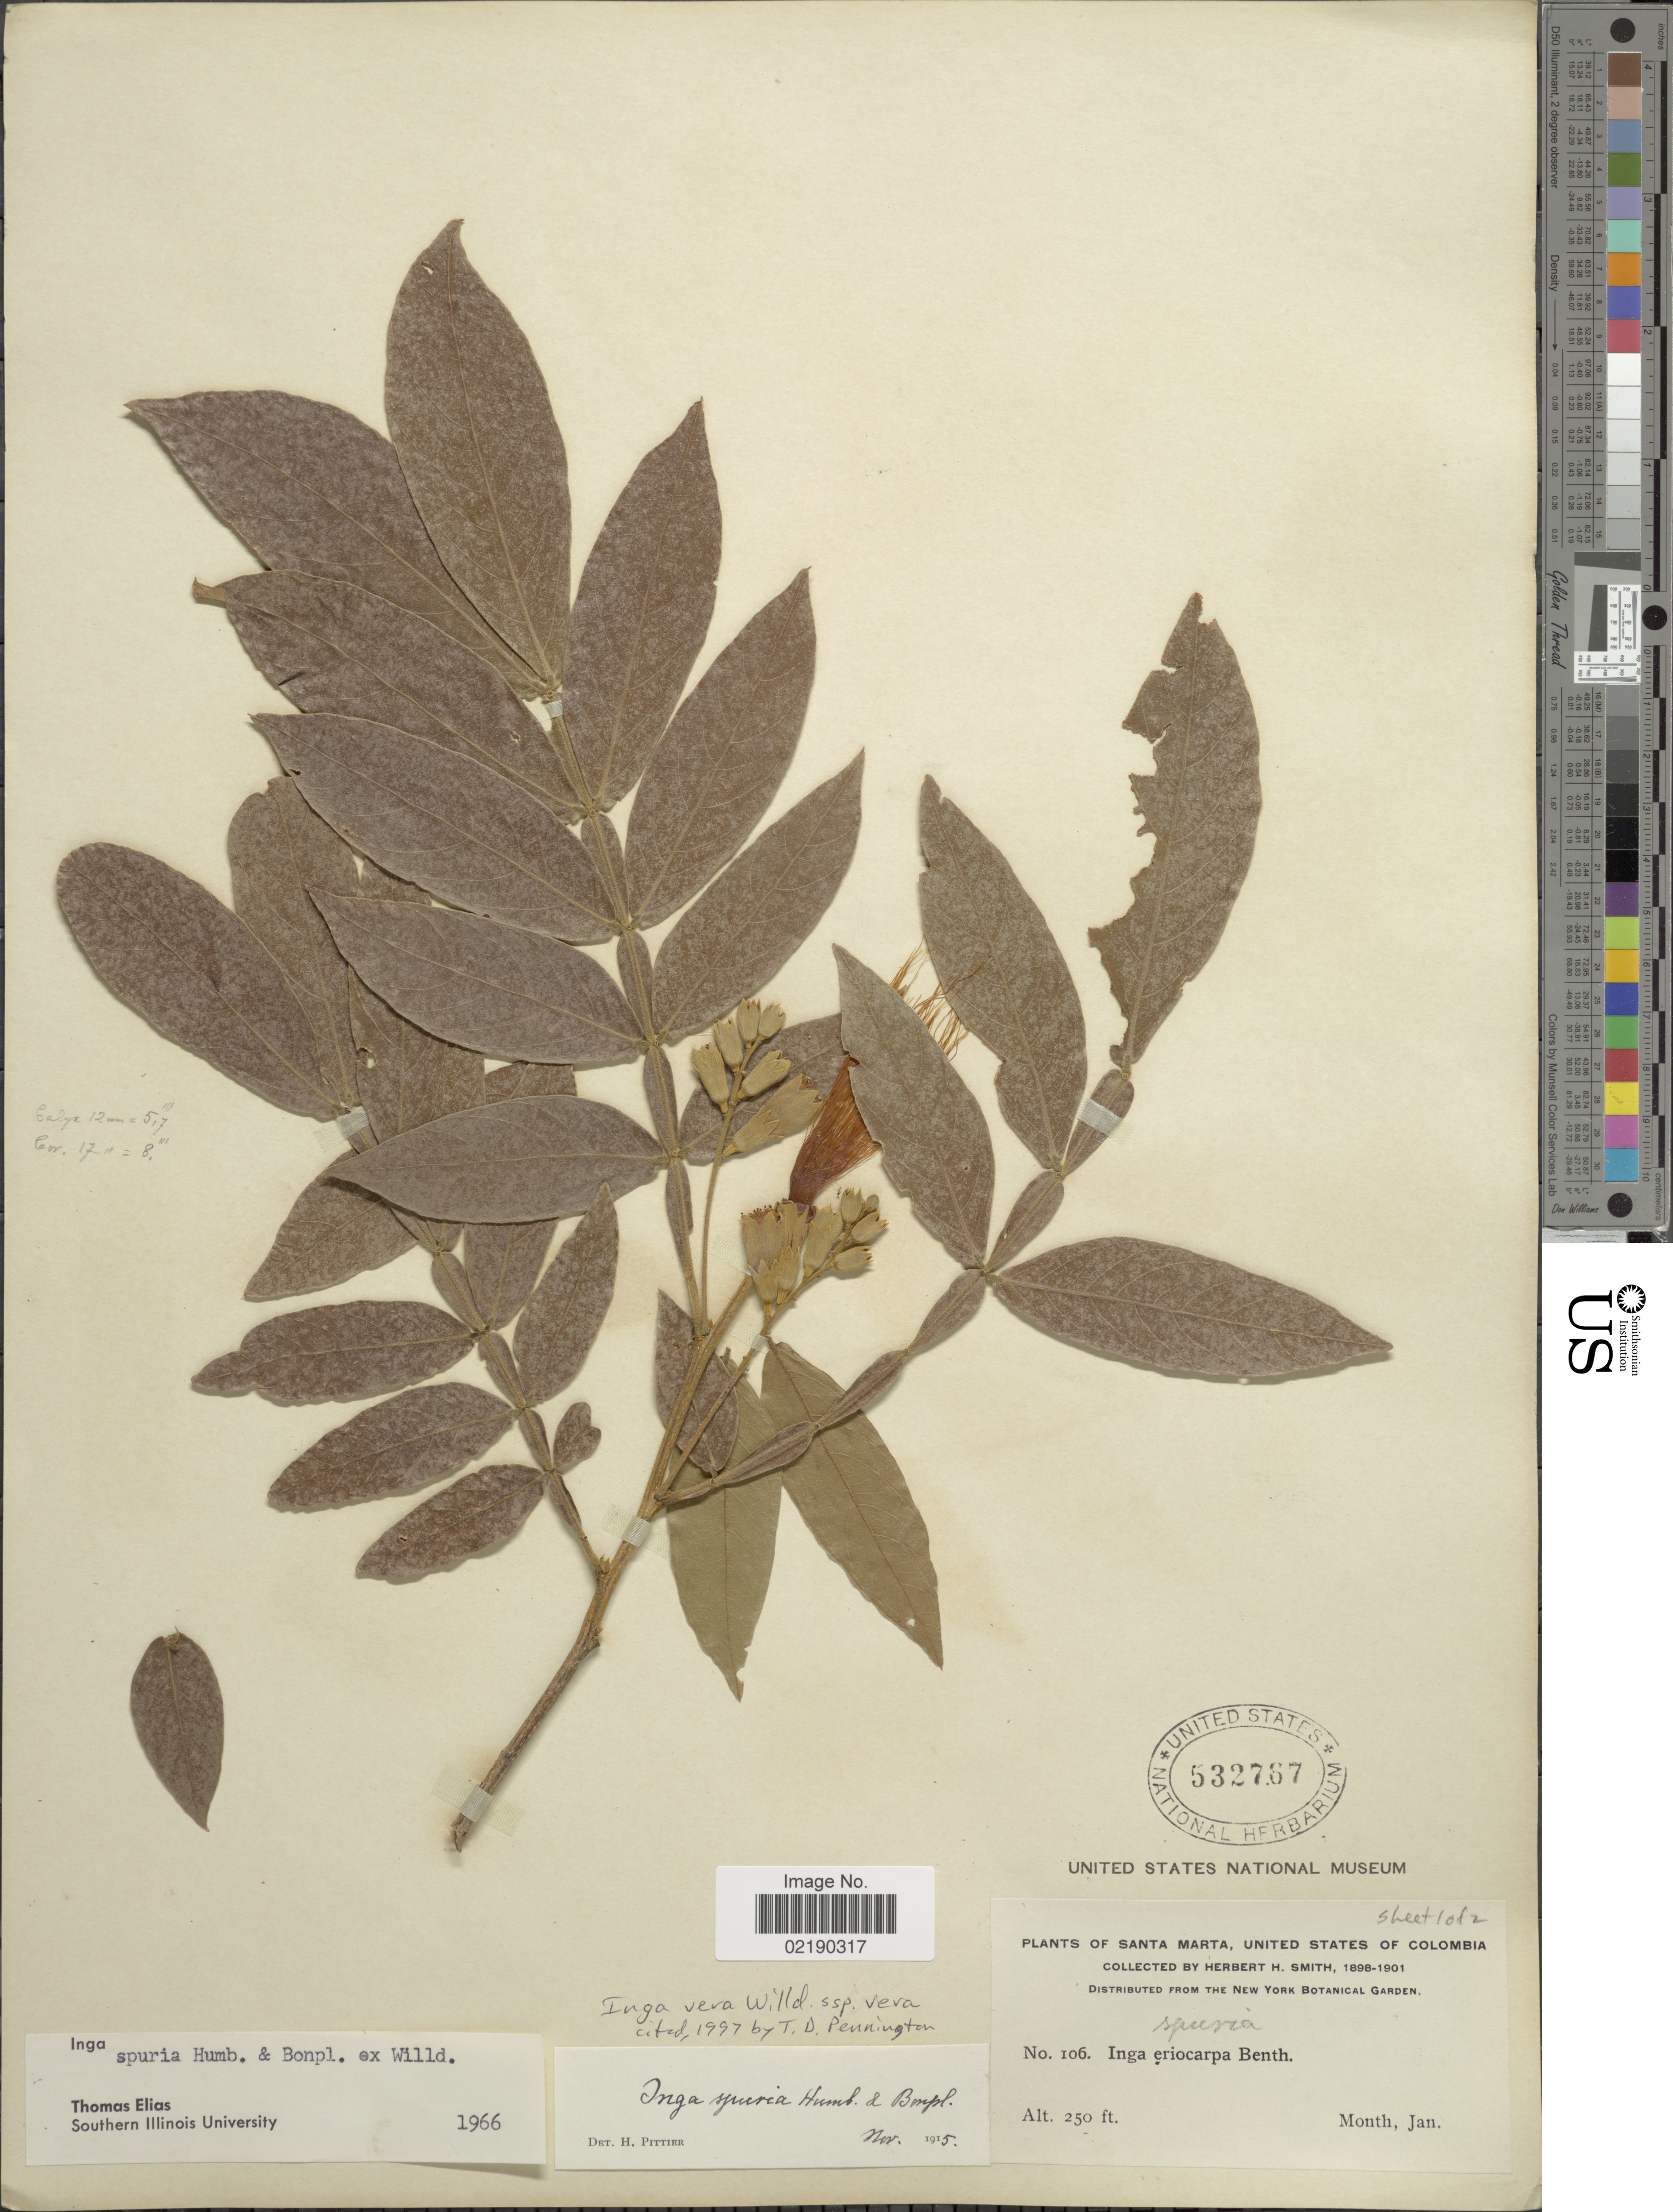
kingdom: Plantae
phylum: Tracheophyta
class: Magnoliopsida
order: Fabales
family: Fabaceae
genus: Inga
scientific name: Inga vera subsp. vera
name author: Willd.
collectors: Herbert H. Smith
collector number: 106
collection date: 1898-01/1901-01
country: Colombia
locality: Santa Marta, United States of Colombia.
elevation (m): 76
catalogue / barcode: US 532767